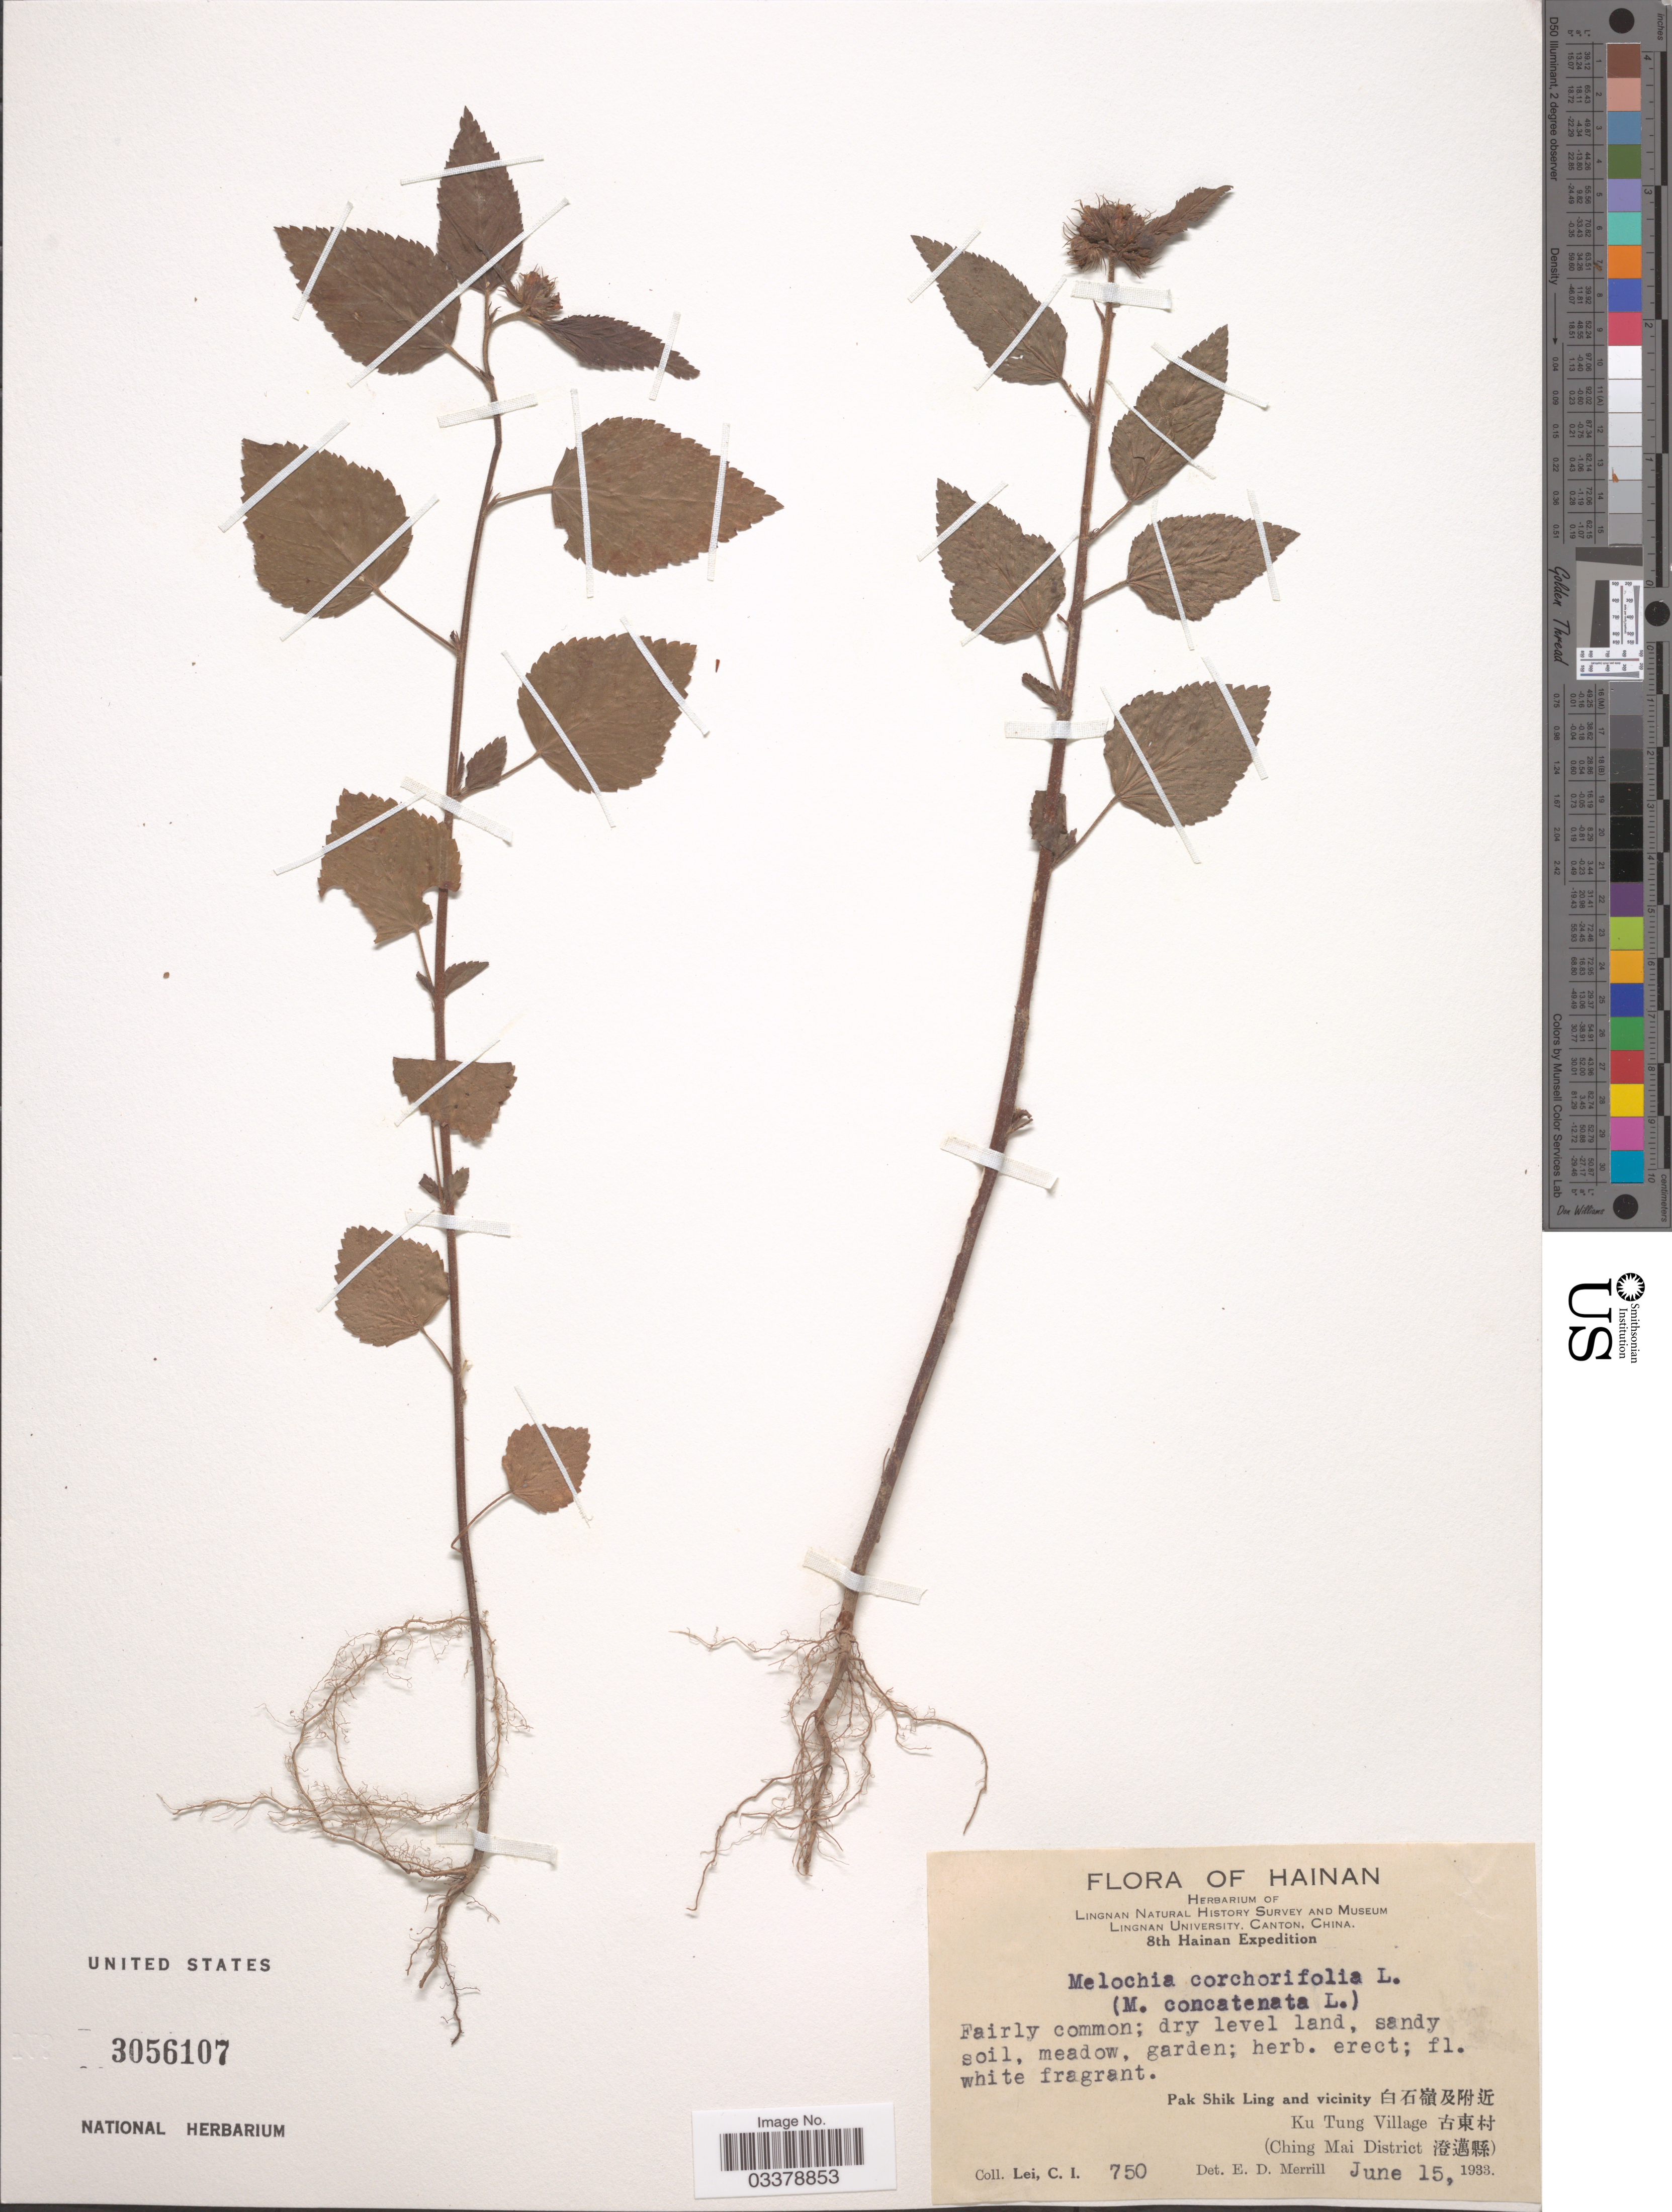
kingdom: Plantae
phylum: Tracheophyta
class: Magnoliopsida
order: Malvales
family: Malvaceae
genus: Melochia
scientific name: Melochia corchorifolia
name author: L.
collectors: C. I. Lei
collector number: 750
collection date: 1933-06-15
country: China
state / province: Hainan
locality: Pak Shik Ling and vicinity X, Ku Tung Village X, (Ching Mai District X).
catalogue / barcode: US 3056107